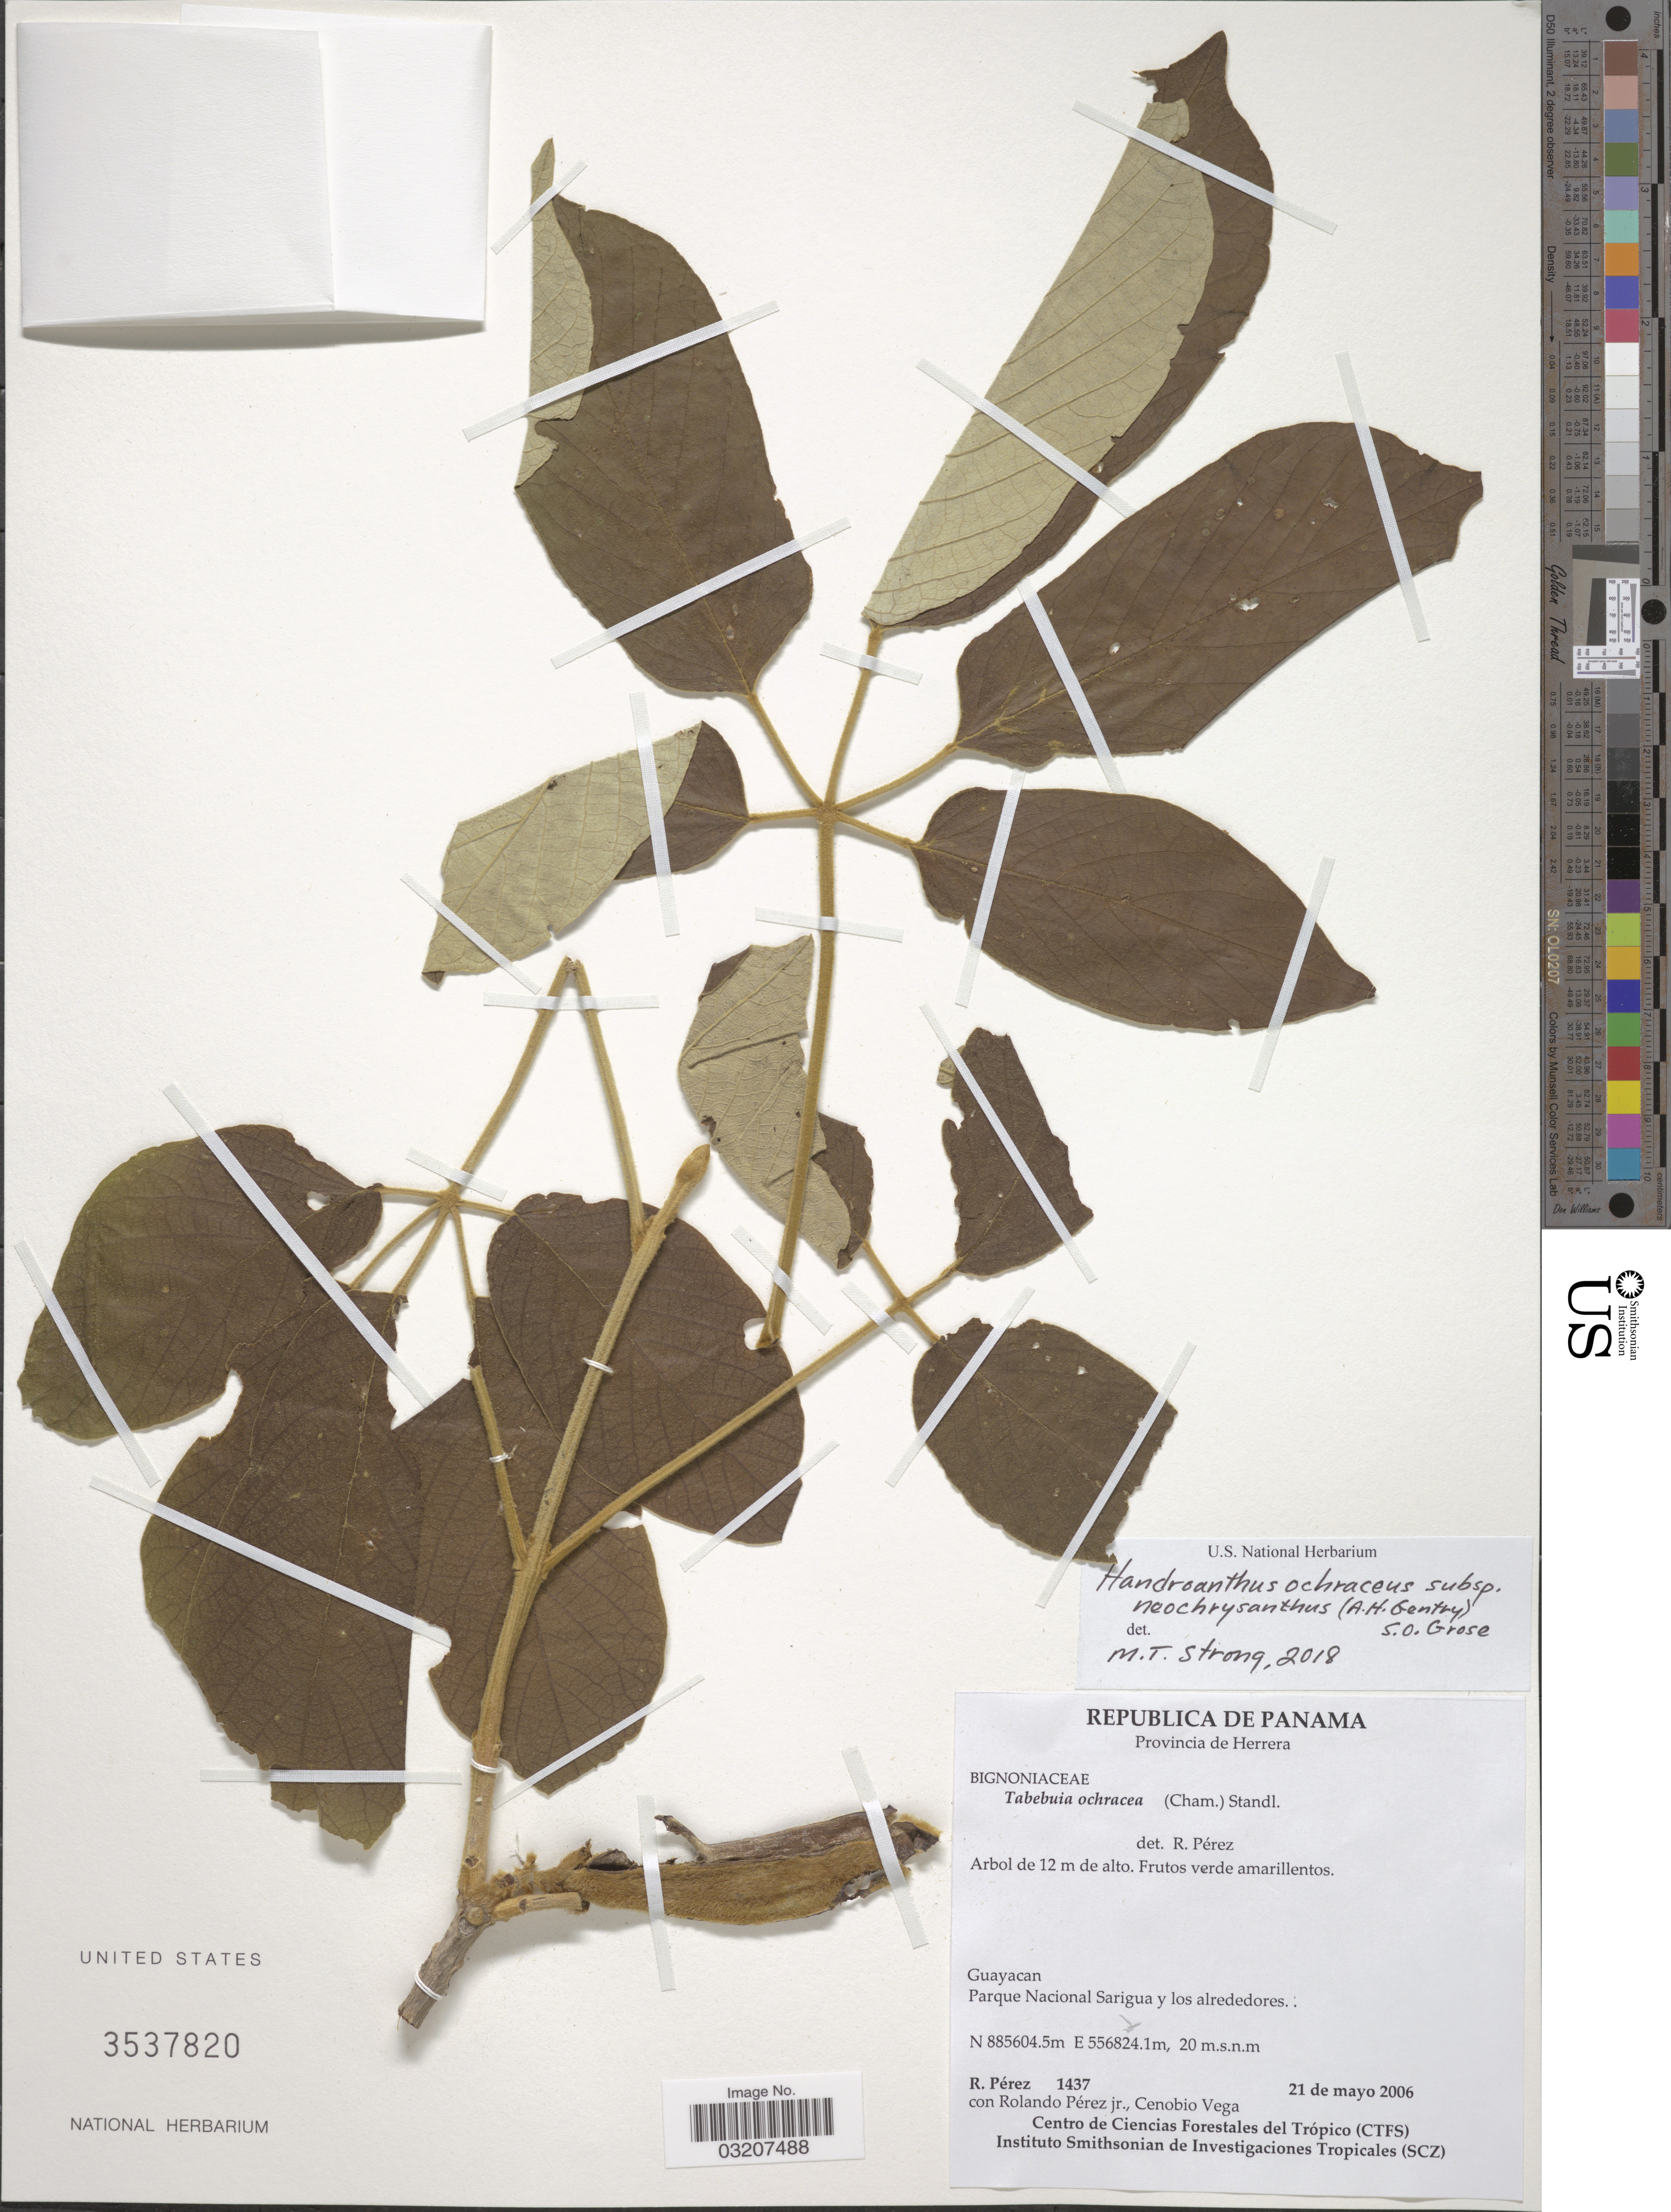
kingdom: Plantae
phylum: Tracheophyta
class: Magnoliopsida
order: Lamiales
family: Bignoniaceae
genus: Handroanthus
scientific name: Handroanthus ochraceus subsp. neochrysanthus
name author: (A.H. Gentry) S.O. Grose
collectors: R. Perez, R. Perez & C. Vega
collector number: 1437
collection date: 2006-05-21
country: Panama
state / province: Herrera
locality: Guayacan. Parque Nacional Sarigua y los alrededores.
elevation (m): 20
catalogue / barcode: US 3537820